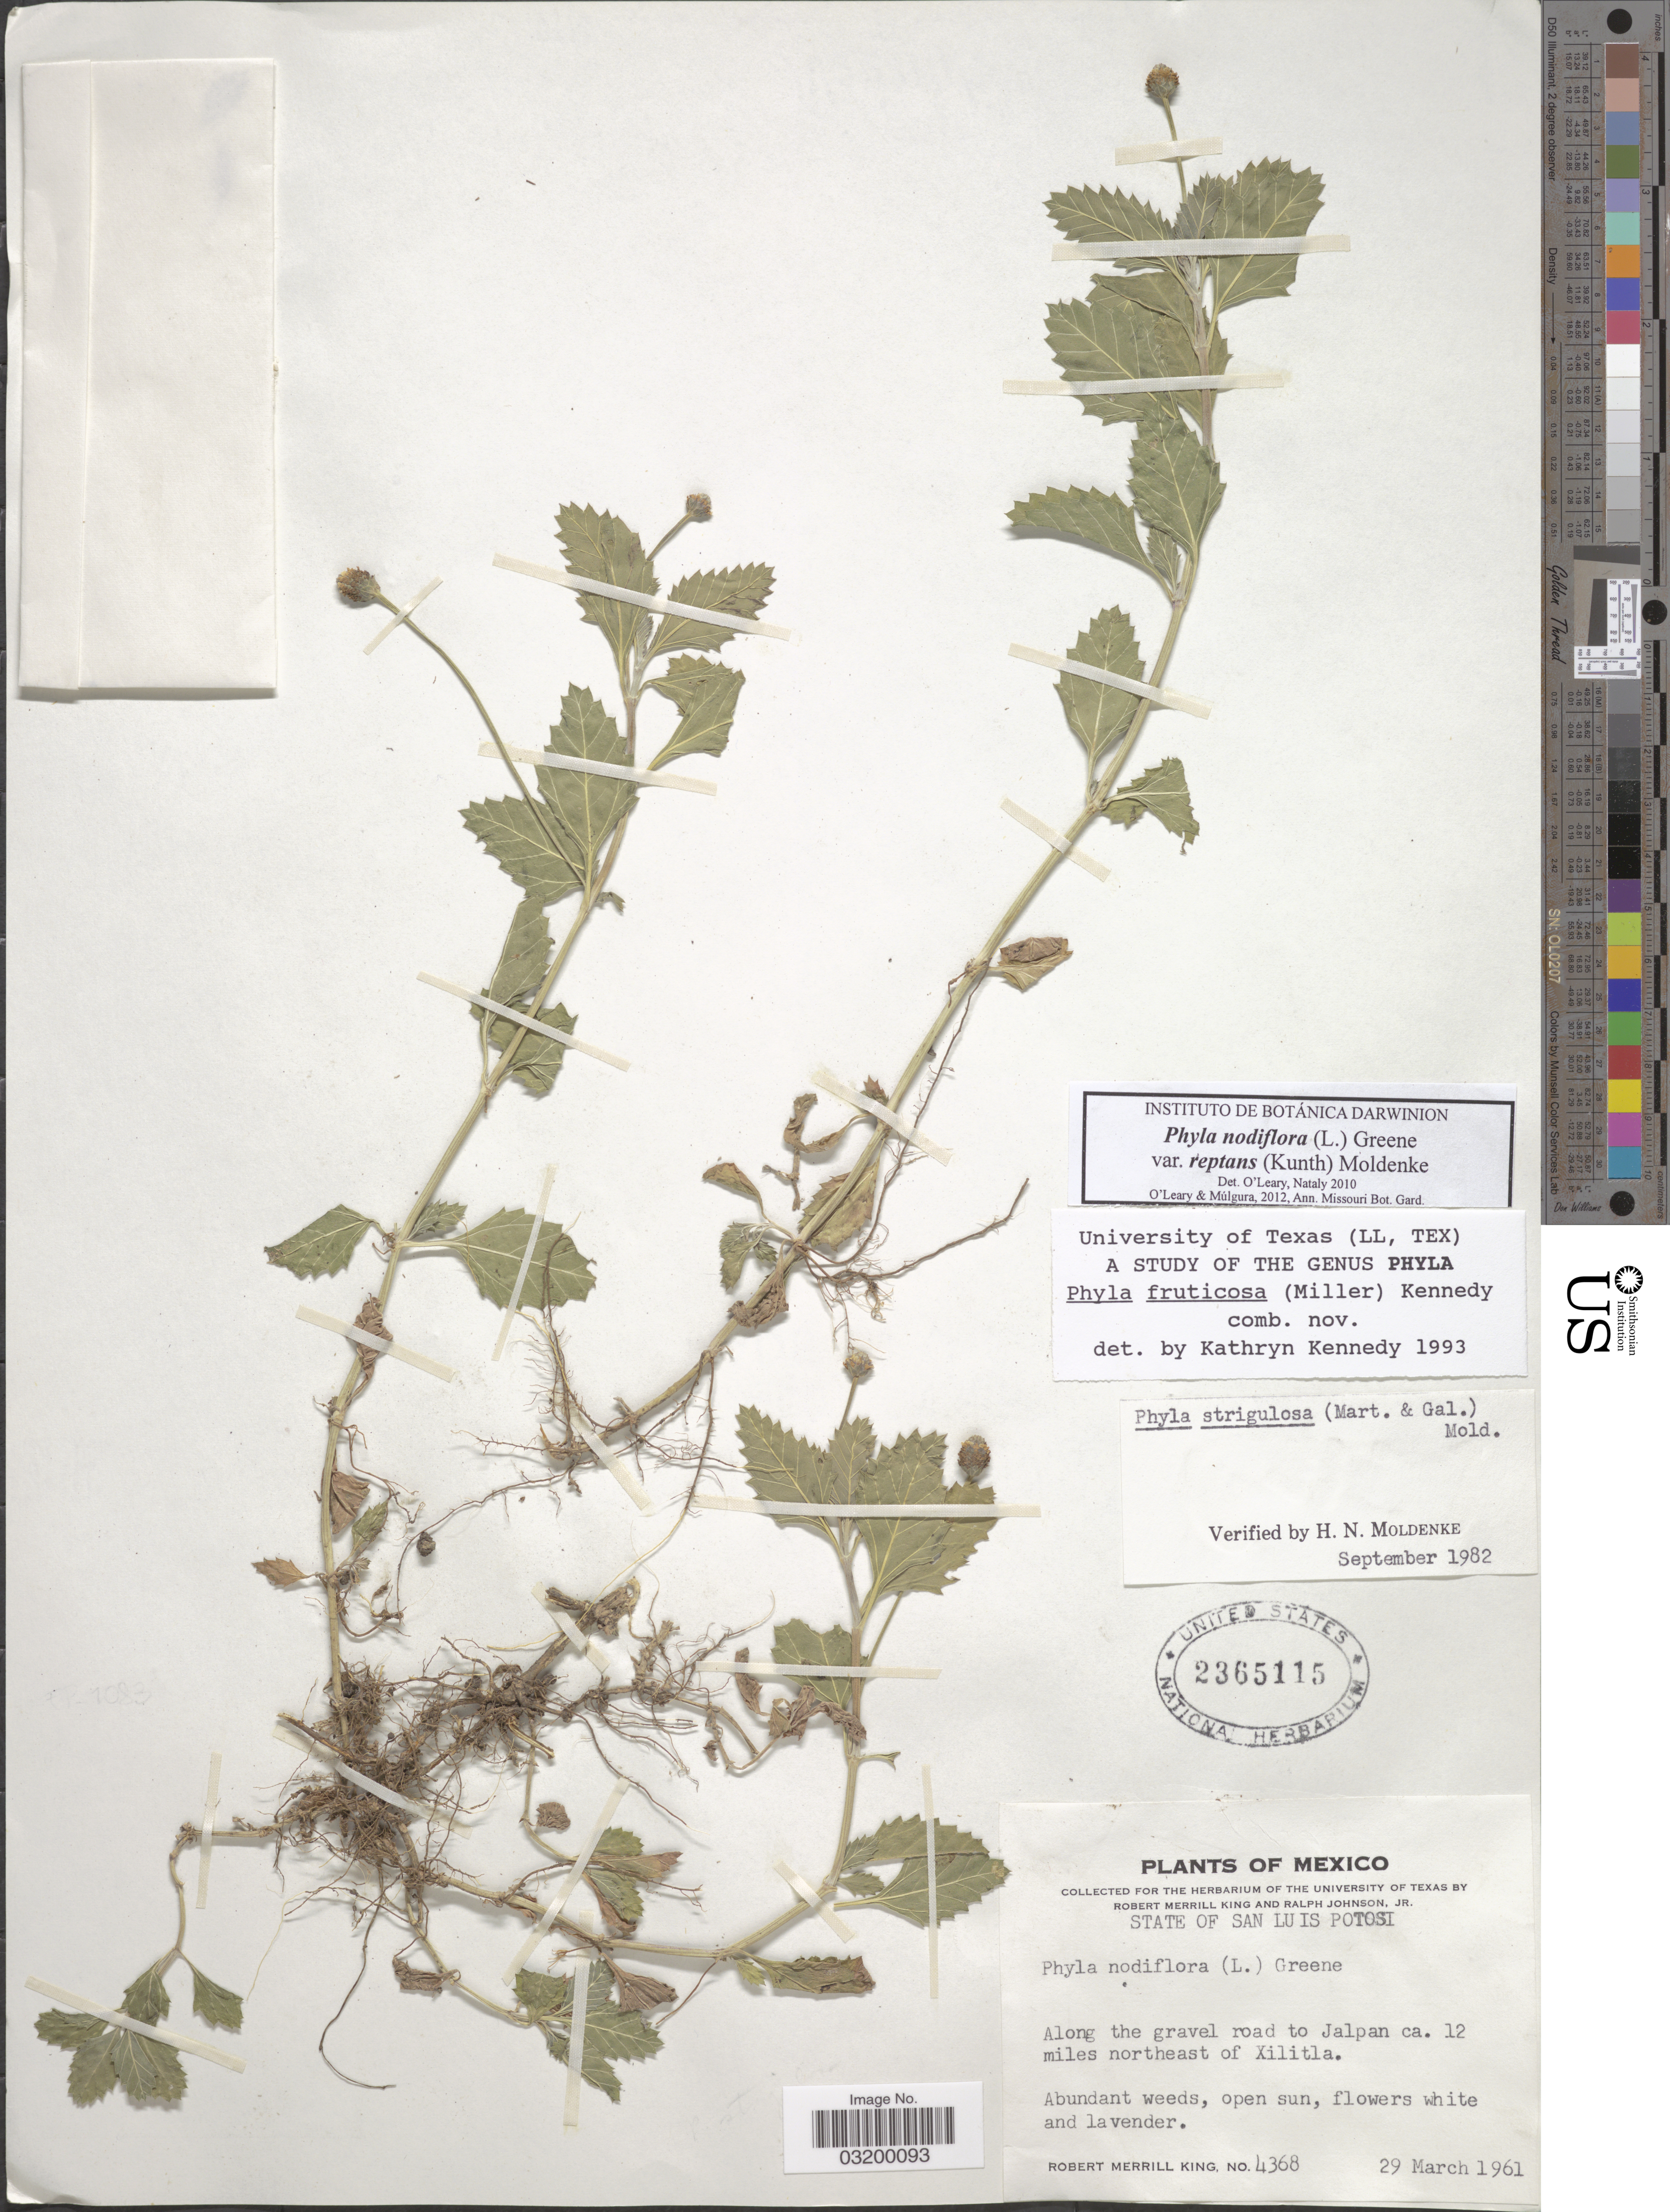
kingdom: Plantae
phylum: Tracheophyta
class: Magnoliopsida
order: Lamiales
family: Verbenaceae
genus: Phyla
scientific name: Phyla nodiflora var. reptans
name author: (Kunth) Moldenke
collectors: R. M. King & R. Johnson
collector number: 4368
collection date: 1961-03-29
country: Argentina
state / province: San Luis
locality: Along the gravel road to Jalpan ca. 12 miles northeast of Xilitla.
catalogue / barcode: US 2365115